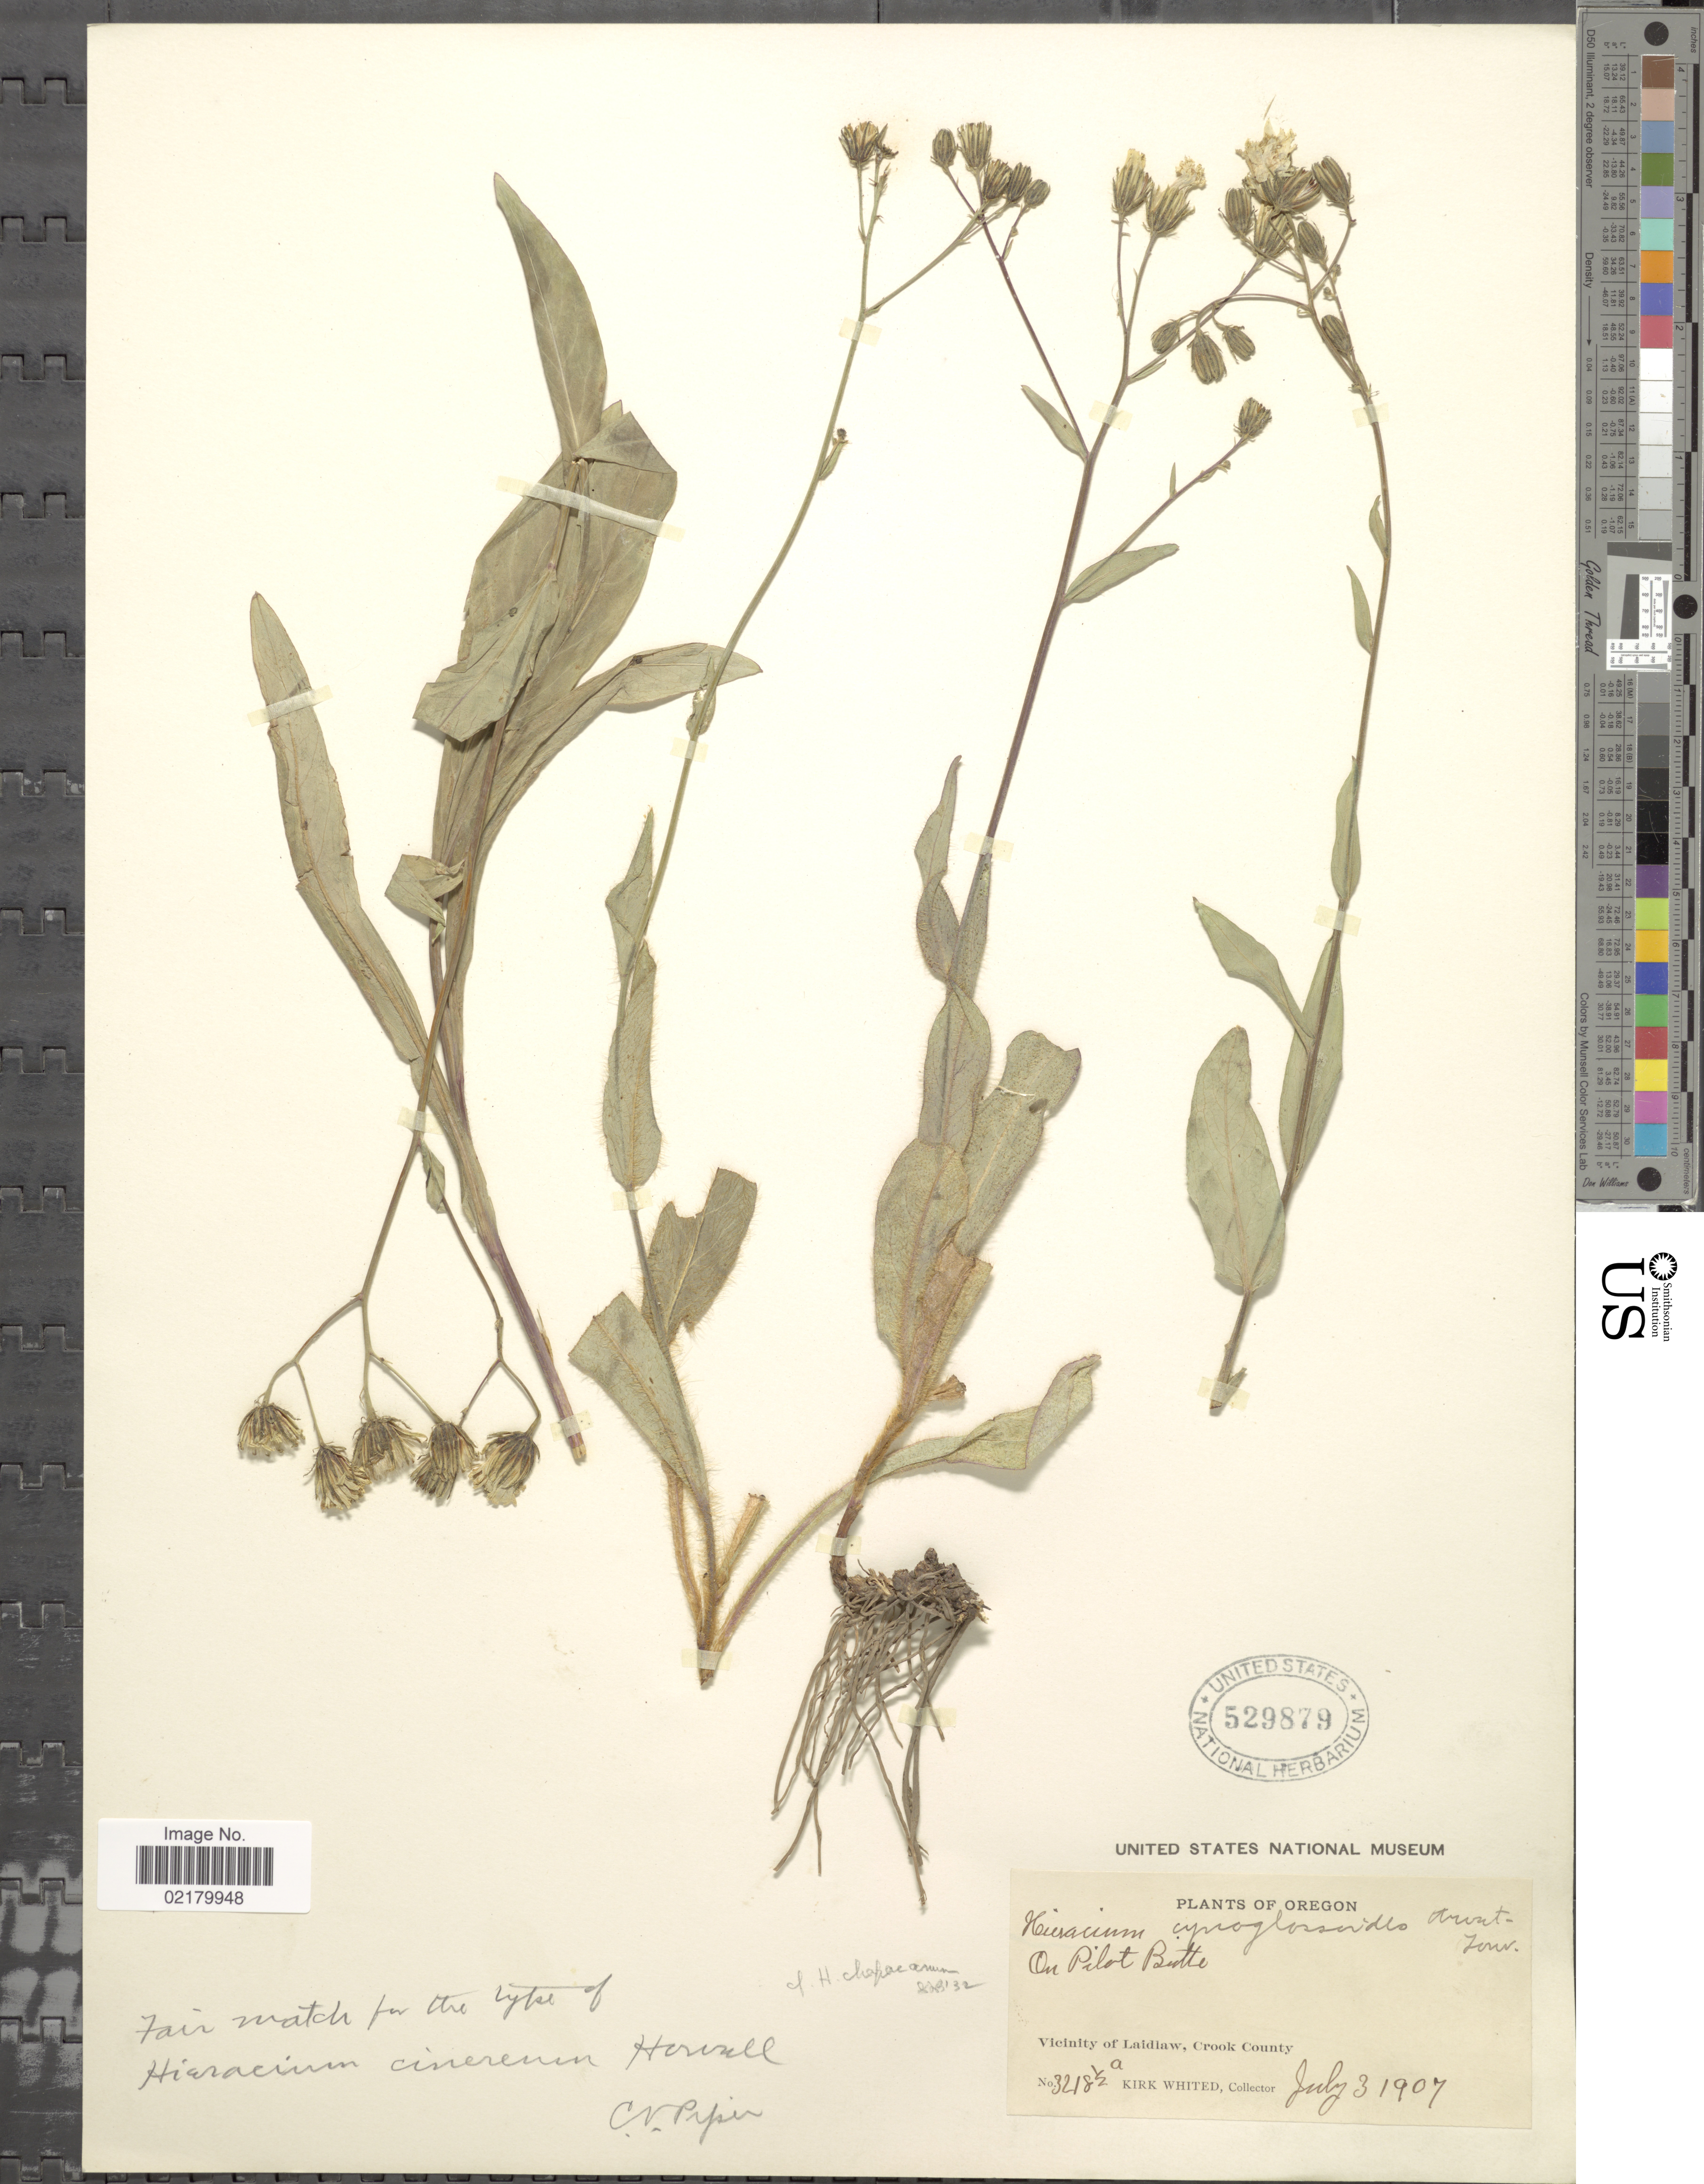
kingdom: Plantae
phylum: Tracheophyta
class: Magnoliopsida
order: Asterales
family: Asteraceae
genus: Pilosella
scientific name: Pilosella bifurca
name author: (M. Bieb.) F.W. Schultz & Sch. Bip.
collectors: K. Whited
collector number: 3218½a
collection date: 1907-07-03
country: United States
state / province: Oregon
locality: On Pilot Butte, Vicinity of Laidlaw, Crook County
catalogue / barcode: US 529879